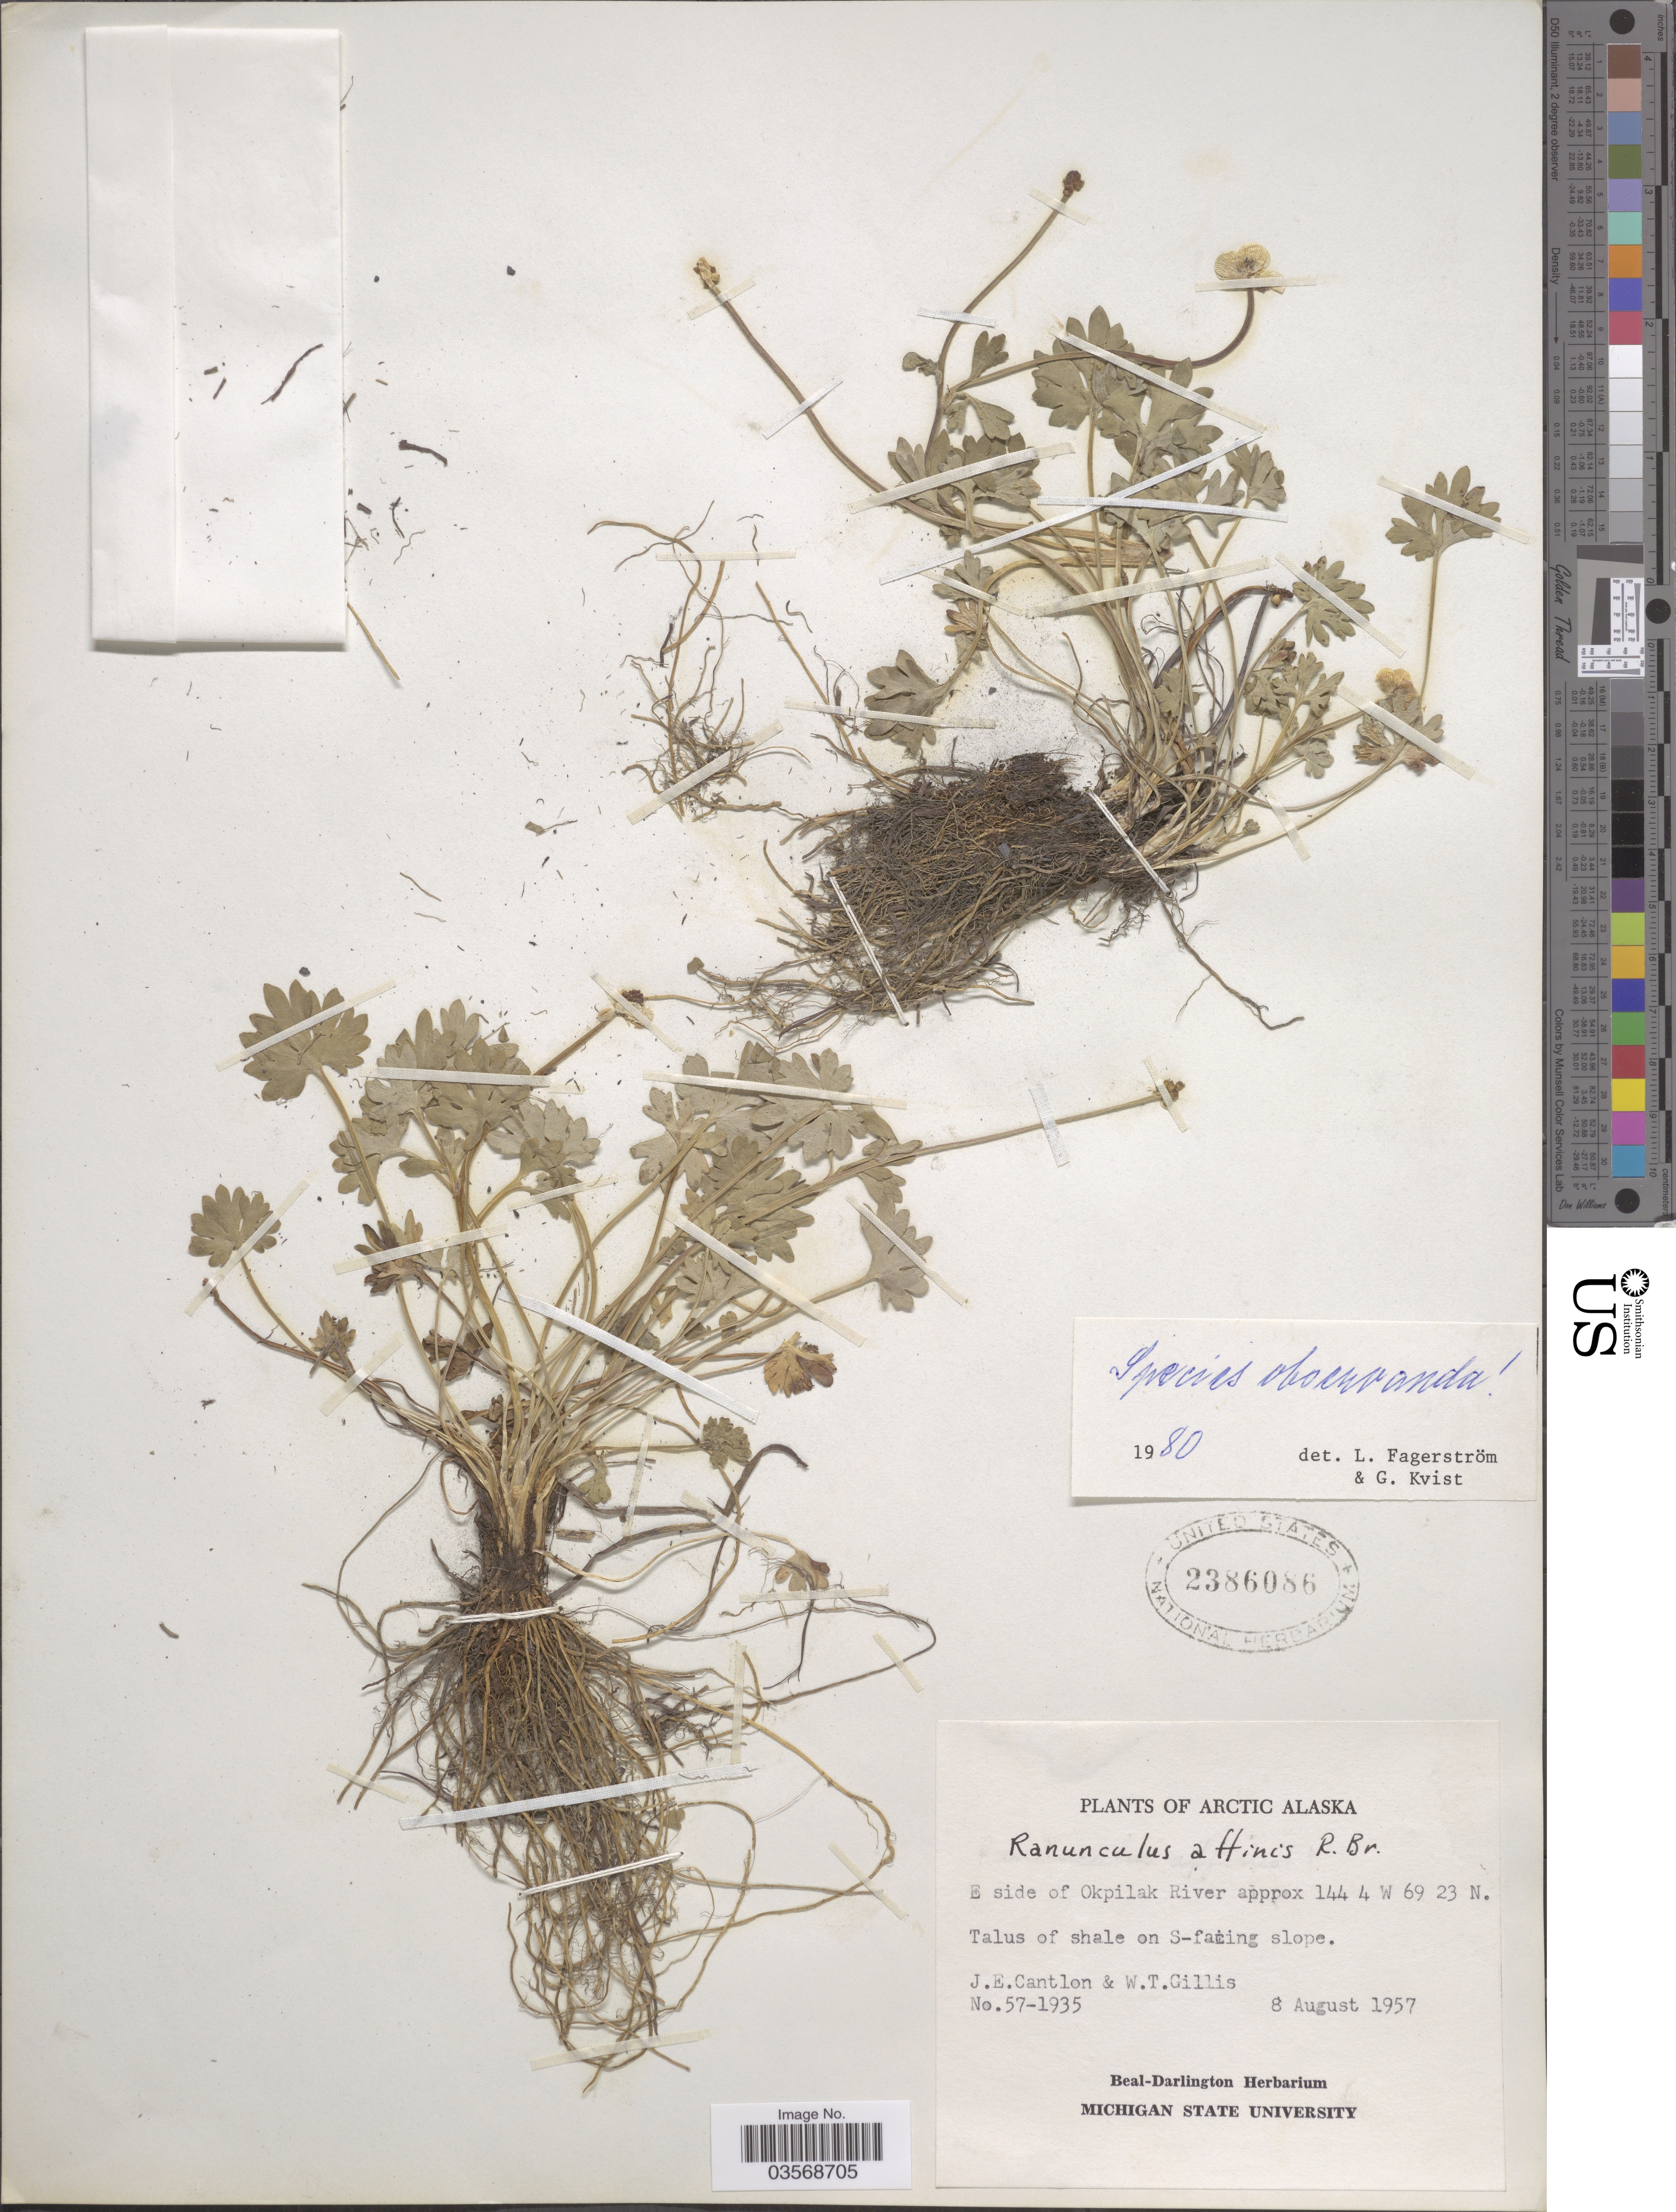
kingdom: Plantae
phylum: Tracheophyta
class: Magnoliopsida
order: Ranunculales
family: Ranunculaceae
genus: Ranunculus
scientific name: Ranunculus pedatifidus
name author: Sm.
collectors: J. Cantlon & W. T. Gillis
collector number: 57-1935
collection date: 1957-08-08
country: United States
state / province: Alaska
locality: Arctic Alaska. E side of Okpilak River. Talus of shale on S-facing slope.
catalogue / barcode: US 2386086